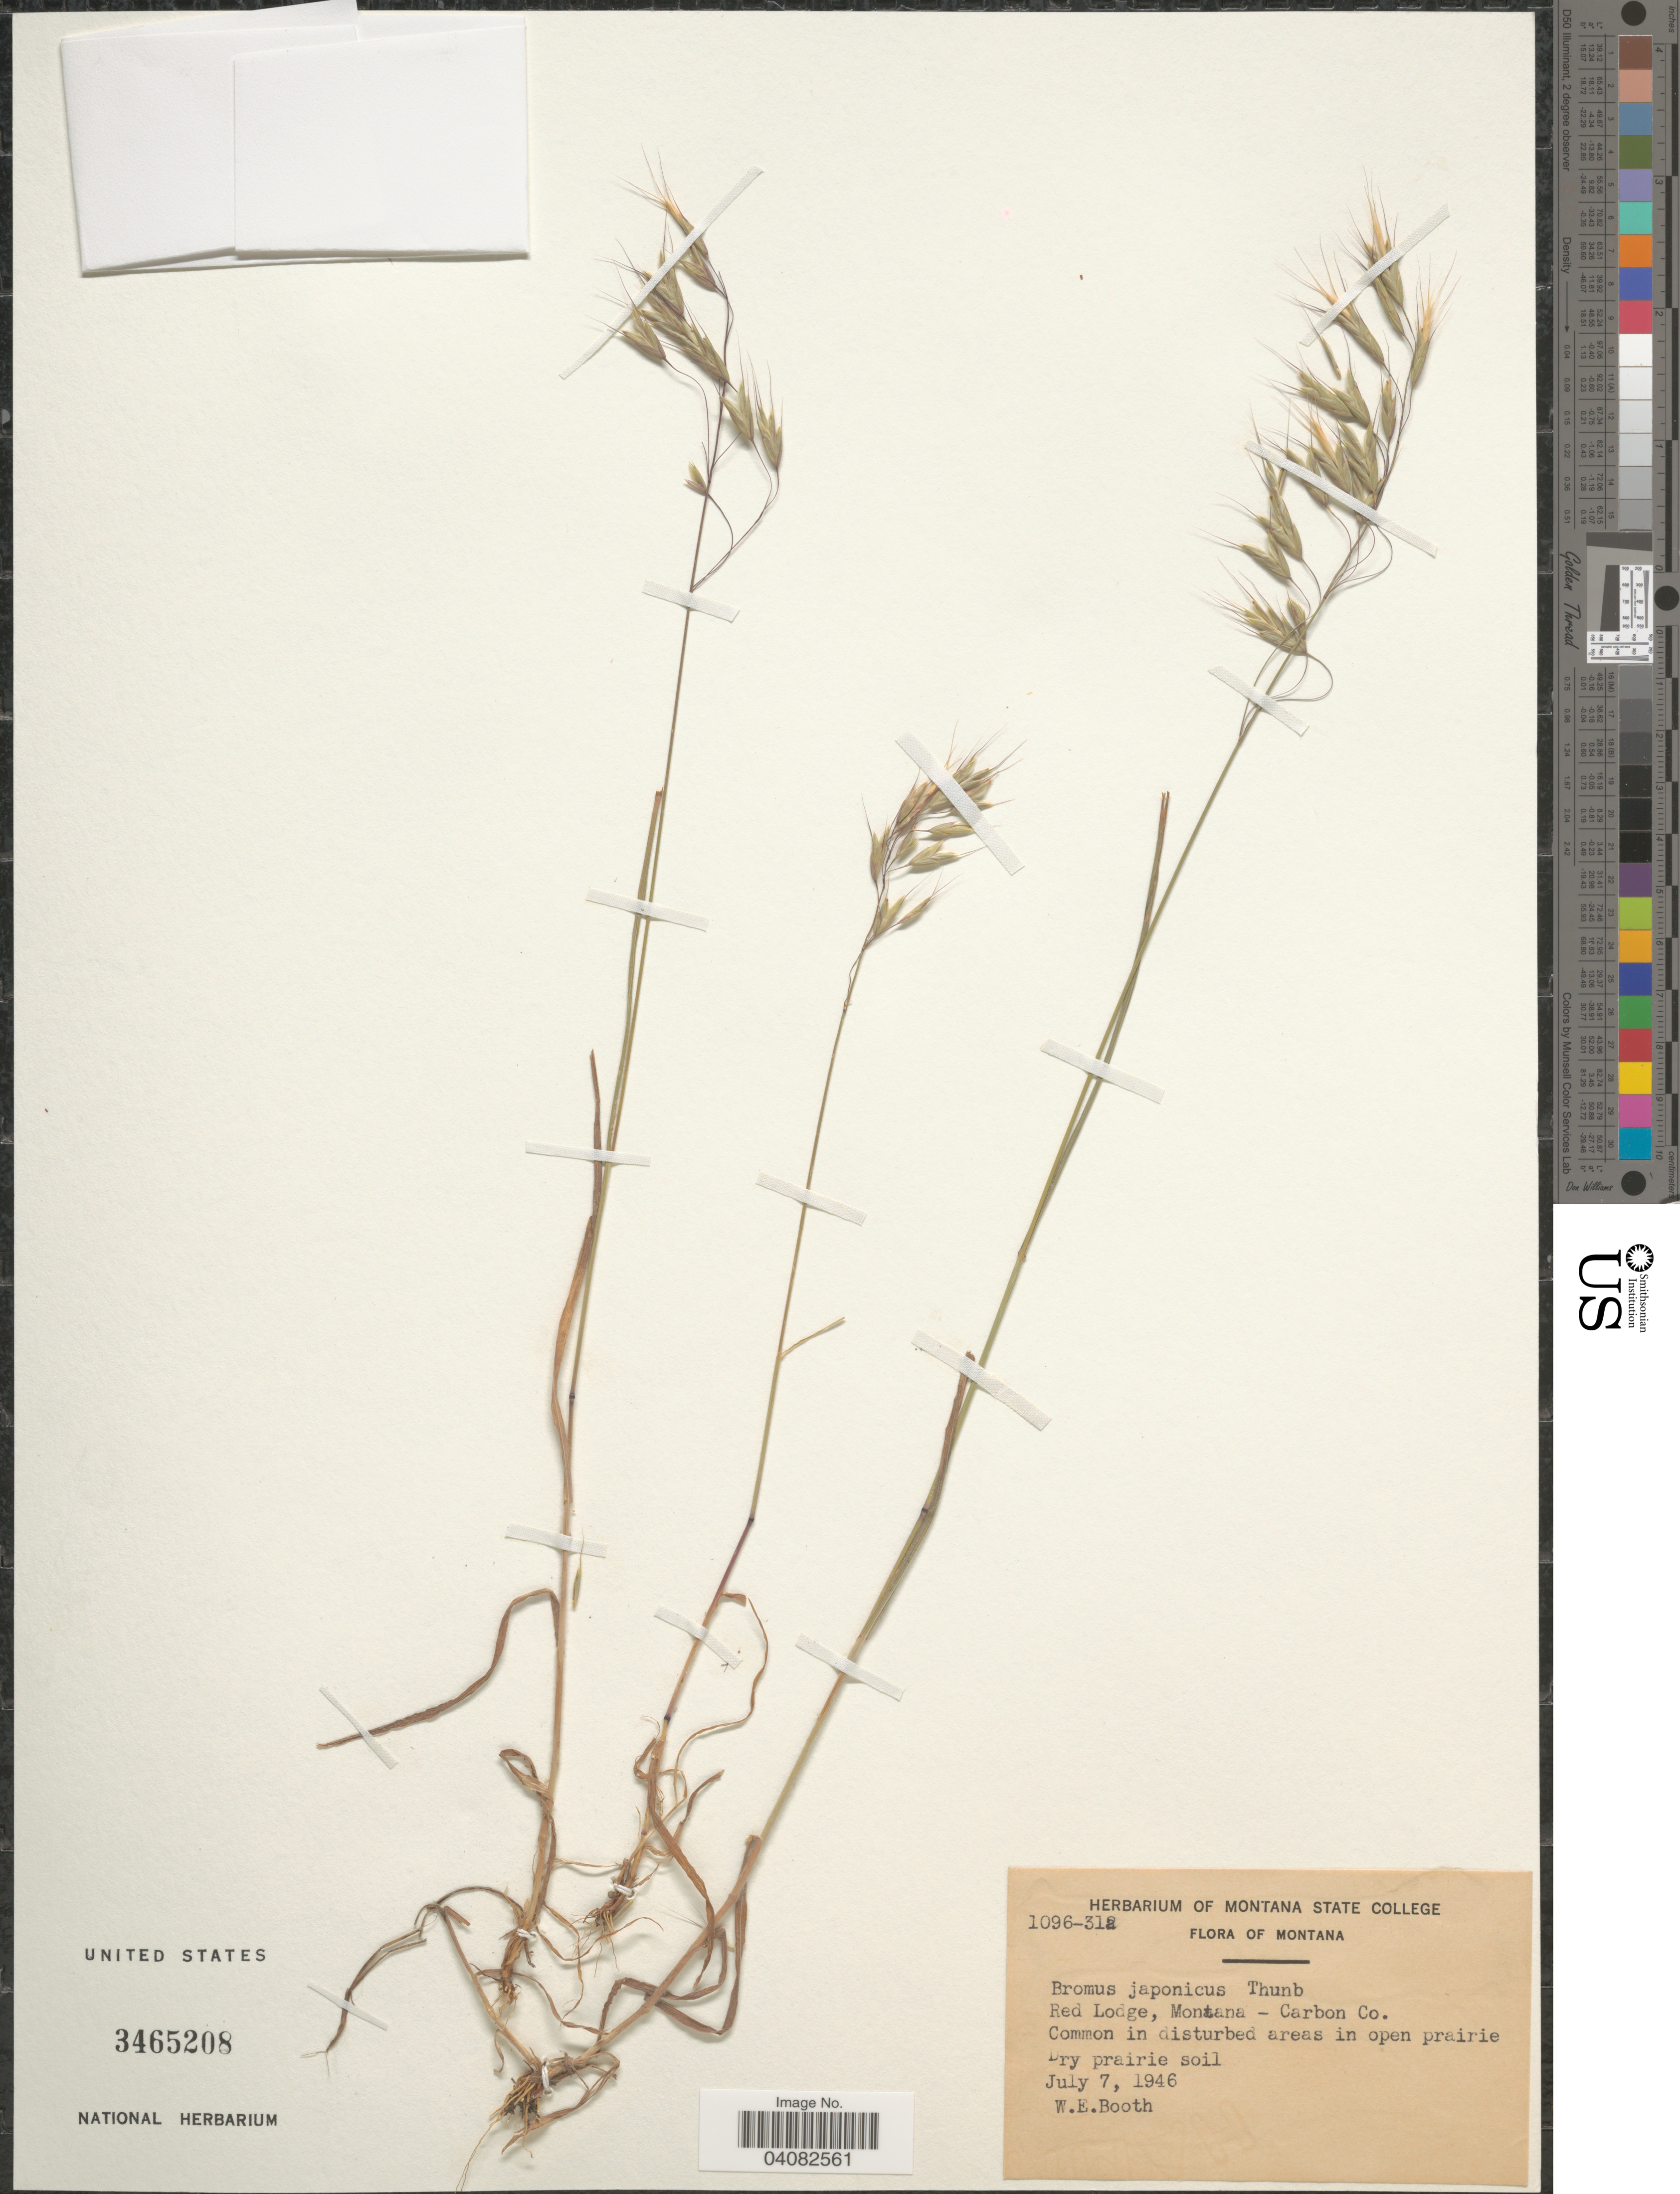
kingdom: Plantae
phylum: Tracheophyta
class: Liliopsida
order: Poales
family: Poaceae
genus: Bromus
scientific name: Bromus japonicus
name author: Houtt.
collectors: W. Booth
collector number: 1096-312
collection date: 1946-07-07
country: United States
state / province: Montana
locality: Red Lodge - Carbon Co.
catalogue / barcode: US 3465208